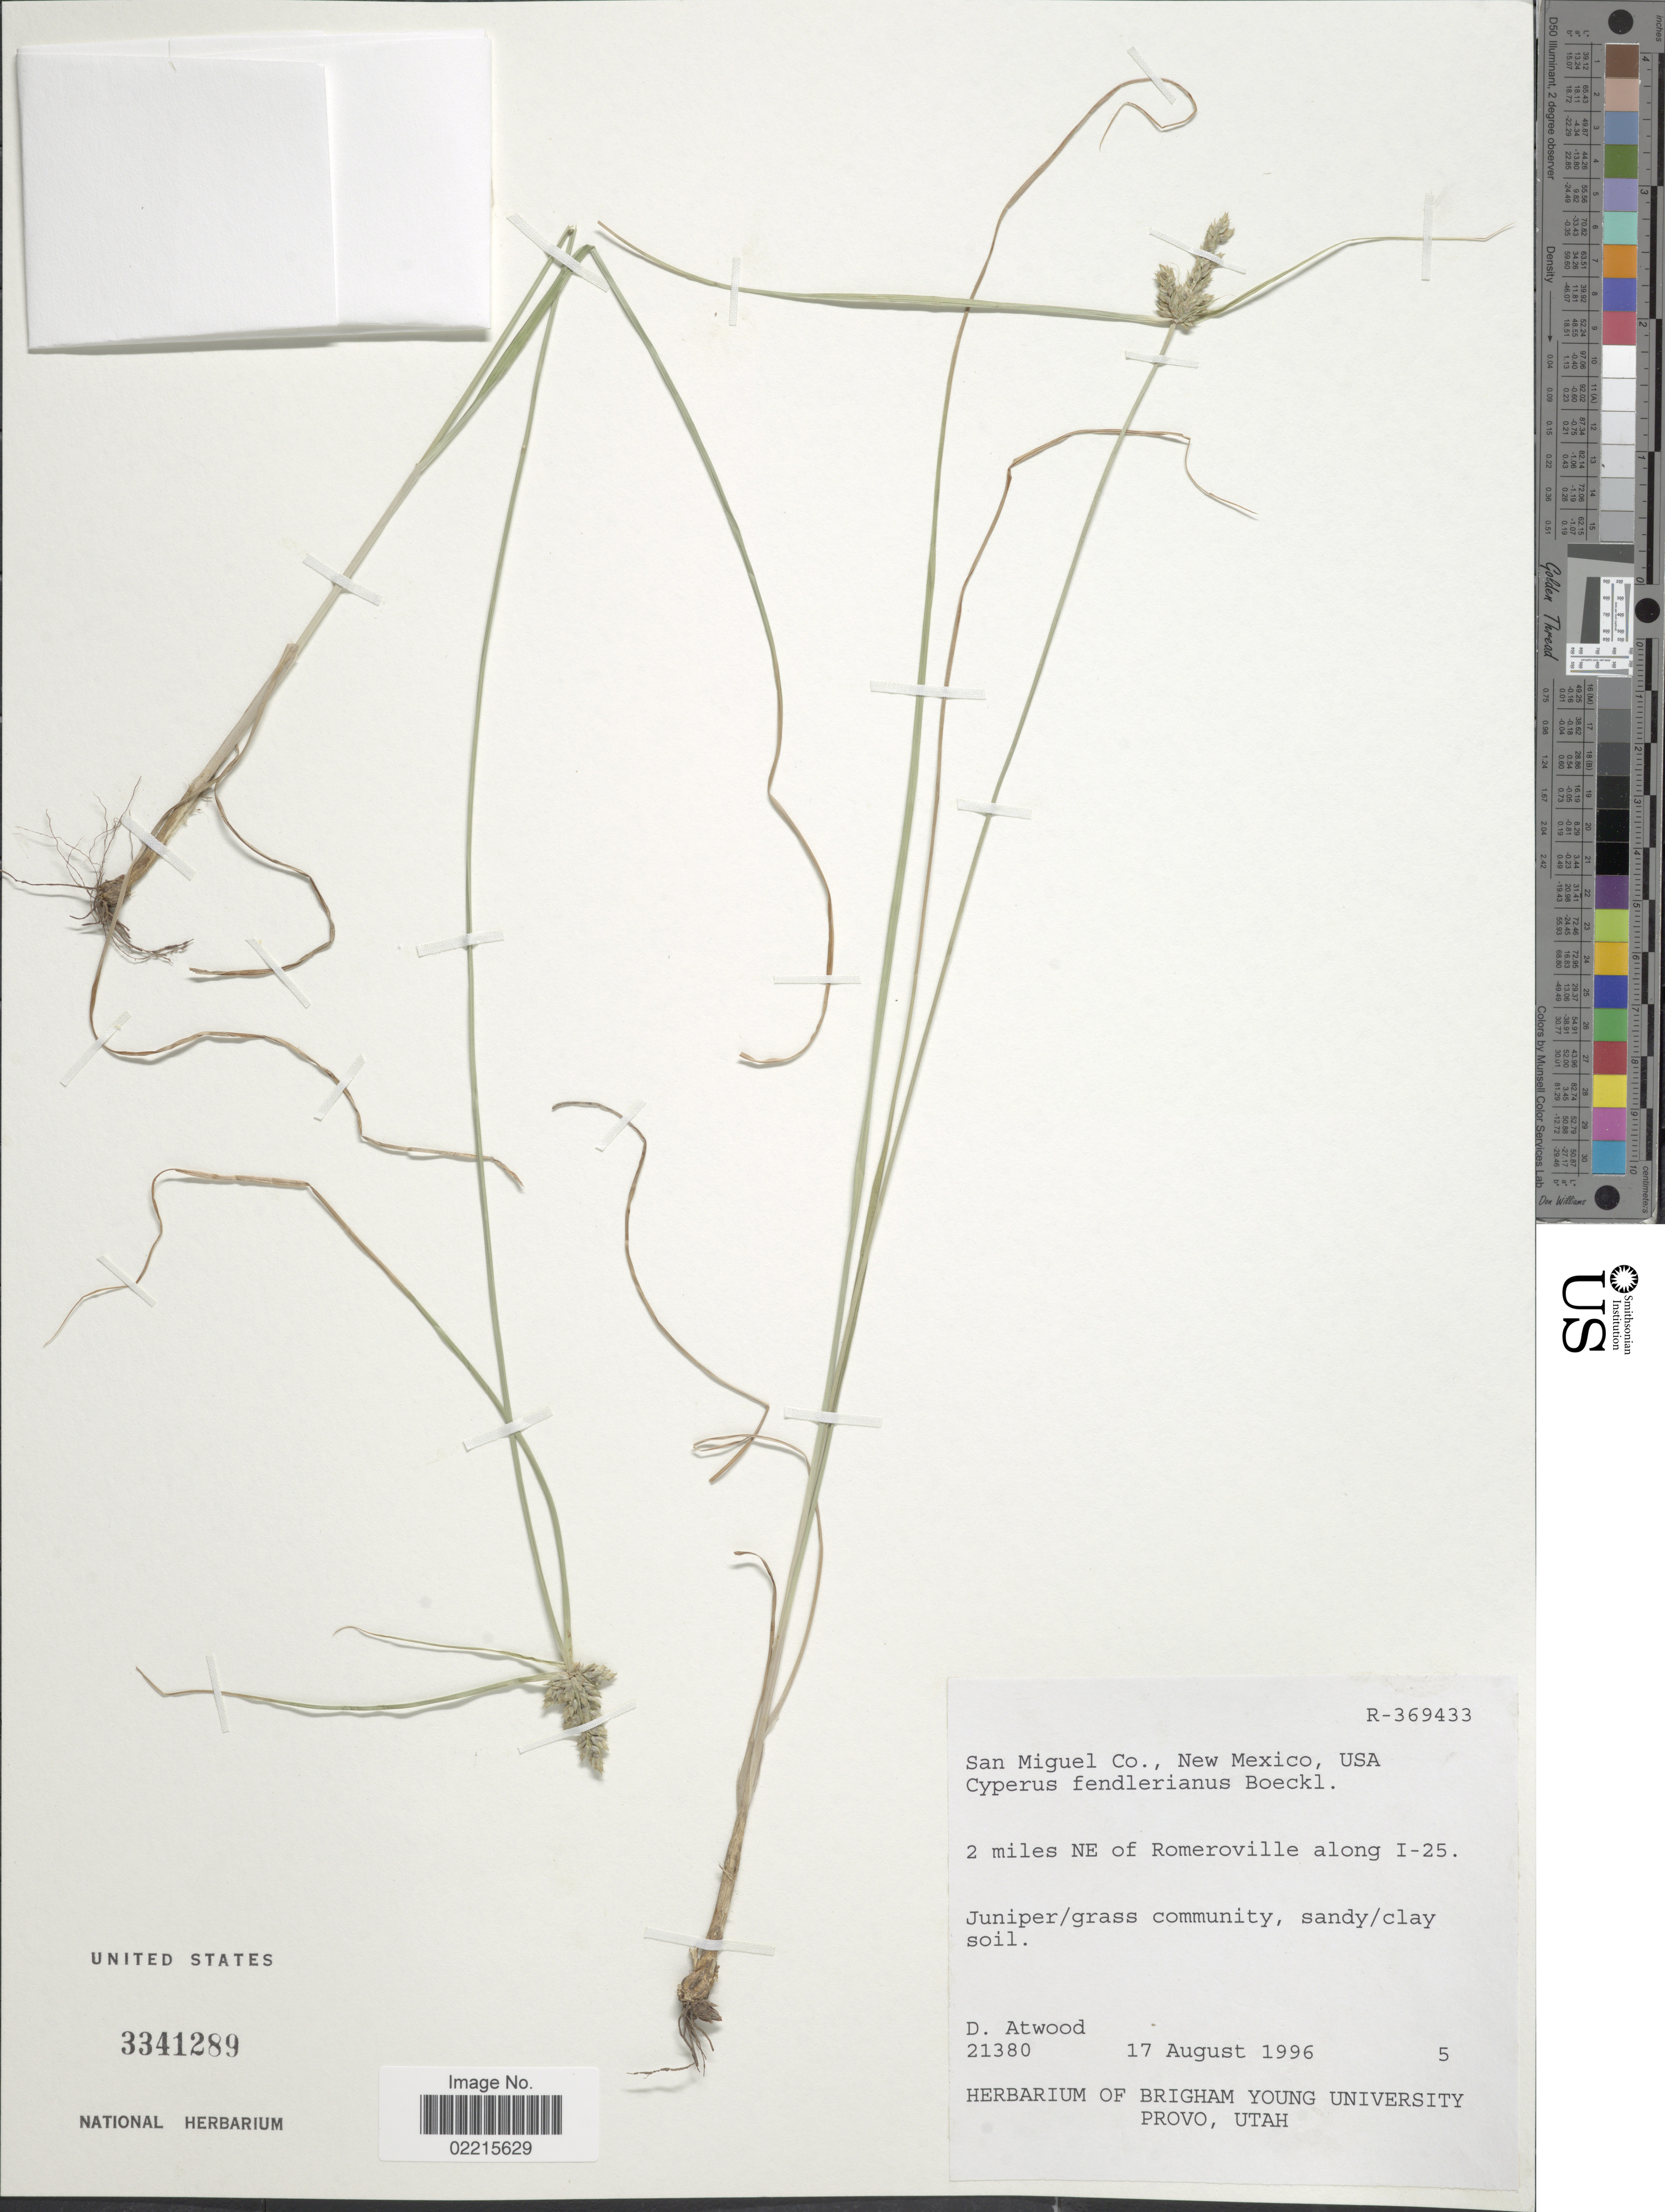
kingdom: Plantae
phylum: Tracheophyta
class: Liliopsida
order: Poales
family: Cyperaceae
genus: Cyperus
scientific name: Cyperus fendlerianus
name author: Boeckeler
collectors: D. Atwood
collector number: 21380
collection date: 1996-08-17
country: United States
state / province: New Mexico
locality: San Miguel Co., 2 miles NE of Romeroville along I-25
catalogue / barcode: US 3341289